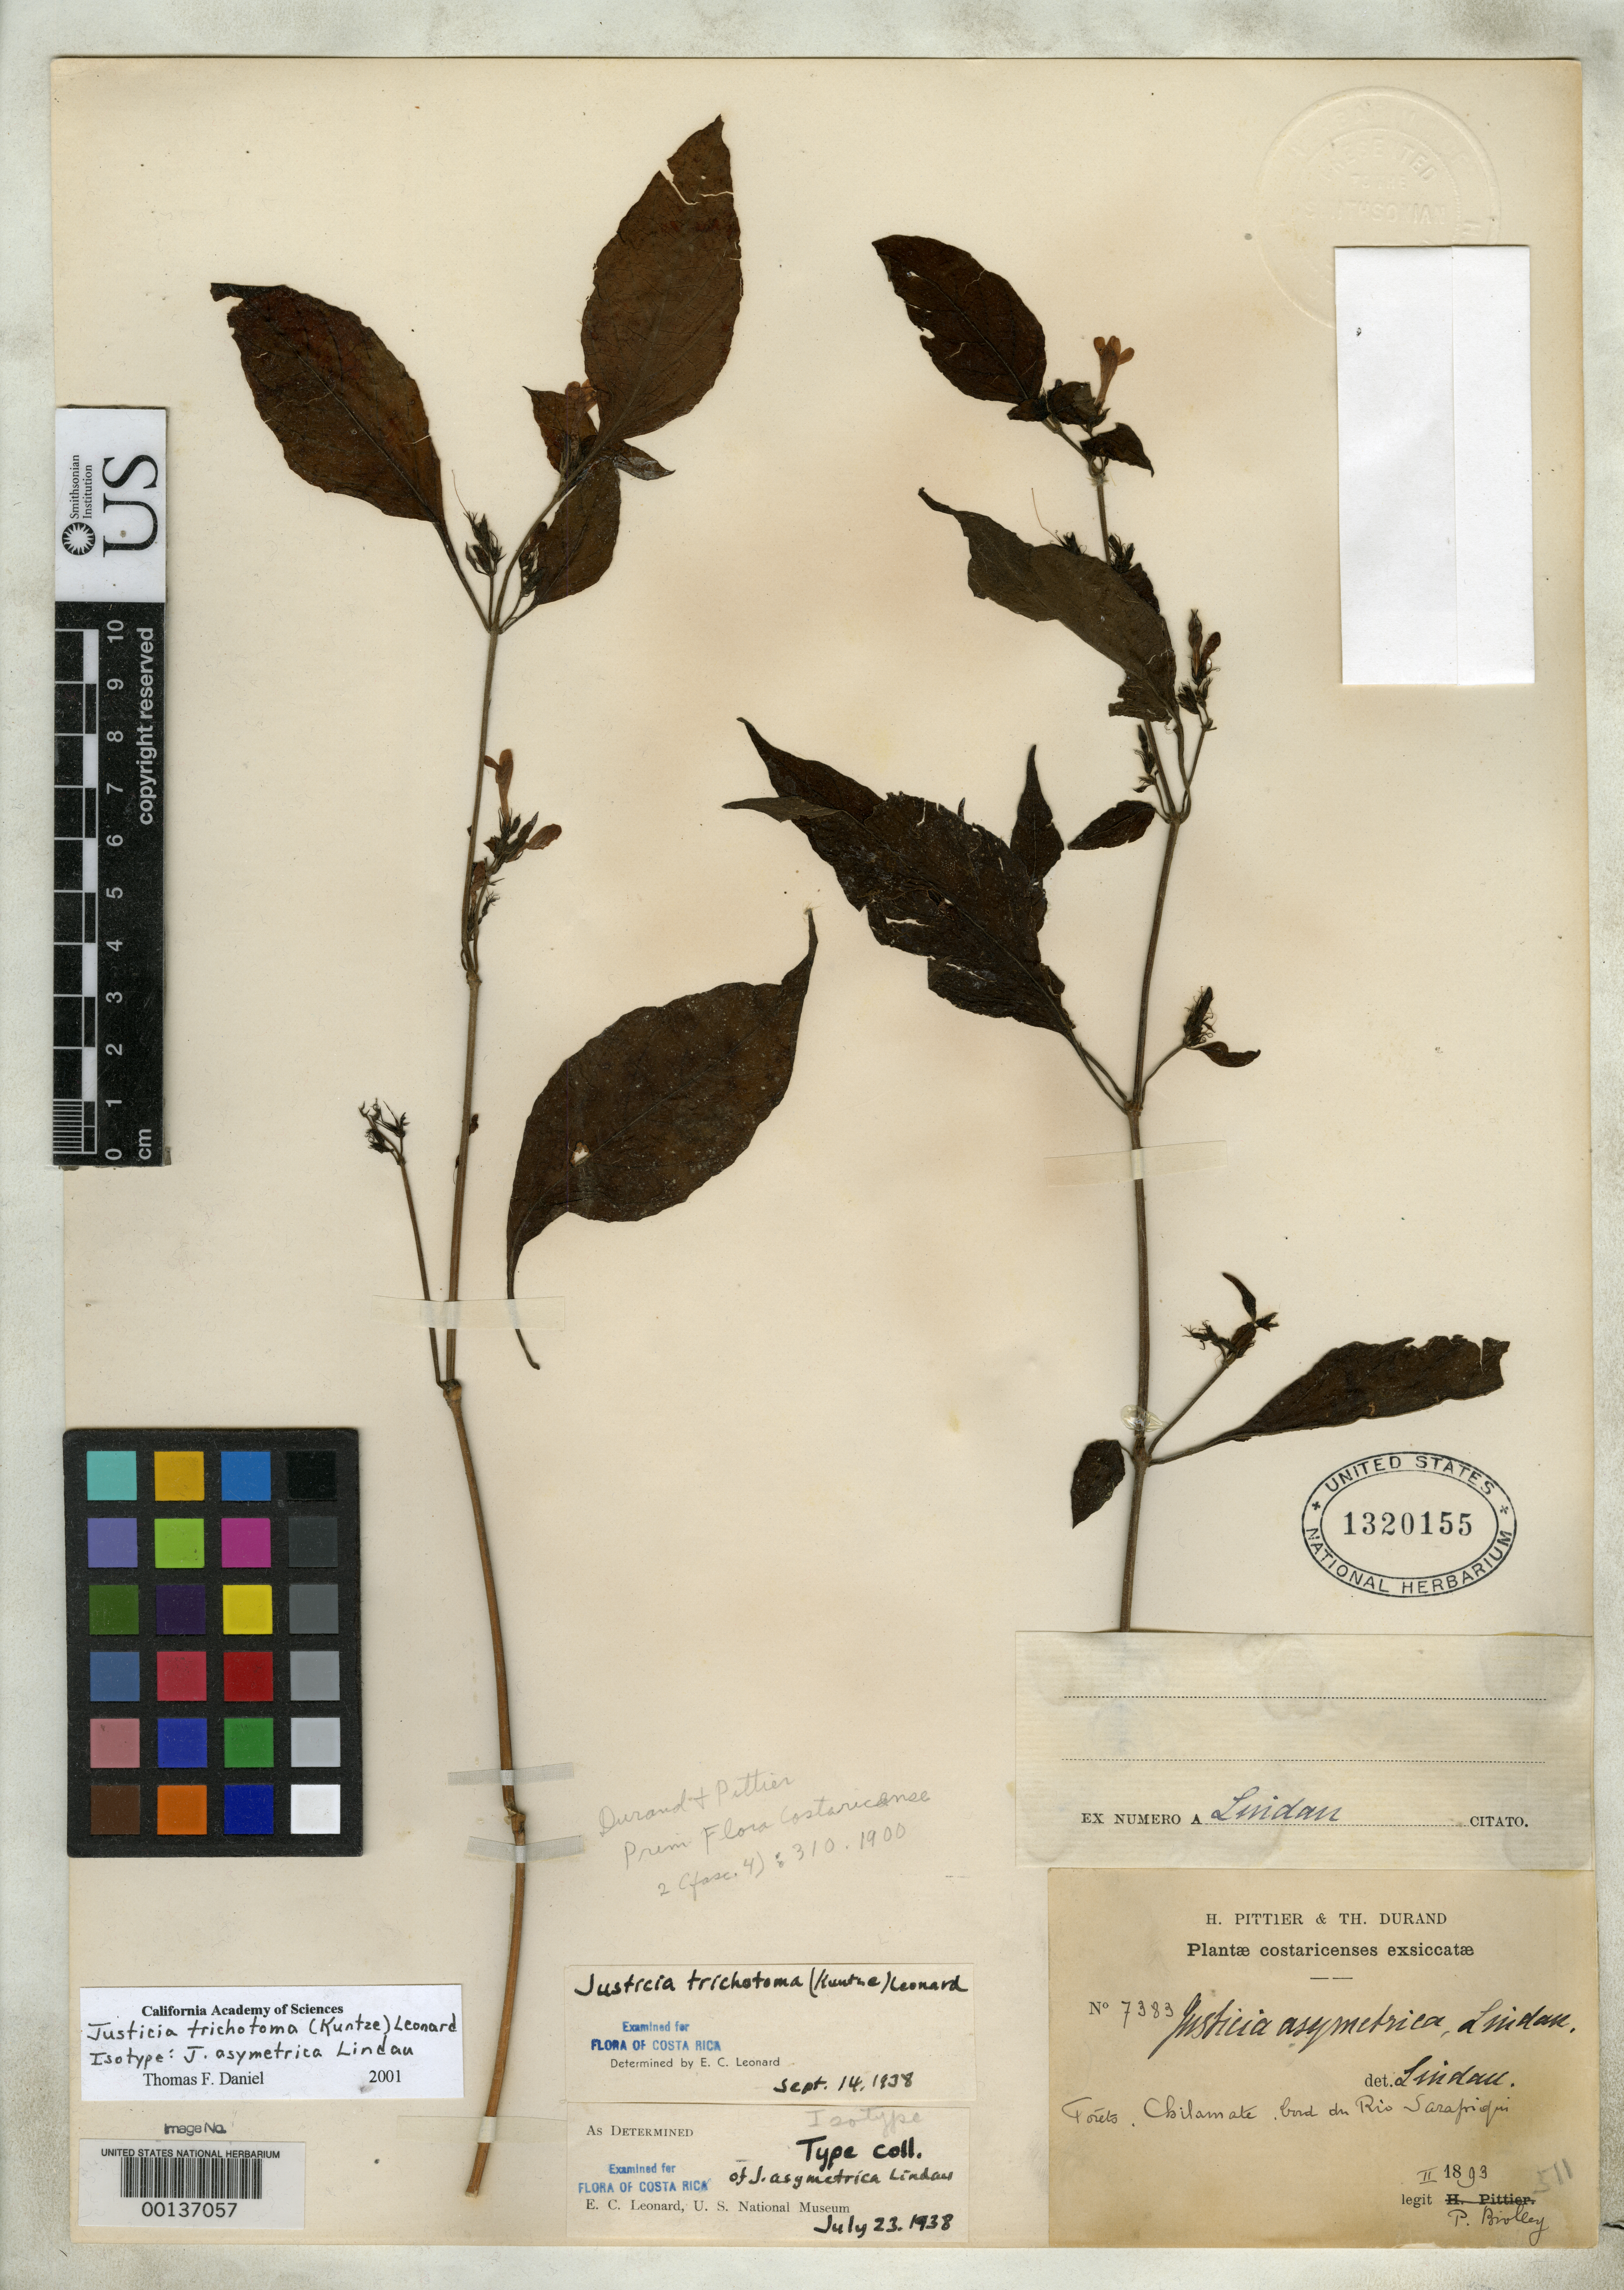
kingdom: Plantae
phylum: Tracheophyta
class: Magnoliopsida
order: Lamiales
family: Acanthaceae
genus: Justicia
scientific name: Justicia asymetrica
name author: Lindau in Durand & Pittier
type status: Isotype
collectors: P. Biolley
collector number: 7383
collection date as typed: Feb 1893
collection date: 1893-02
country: Costa Rica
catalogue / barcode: US 1320155